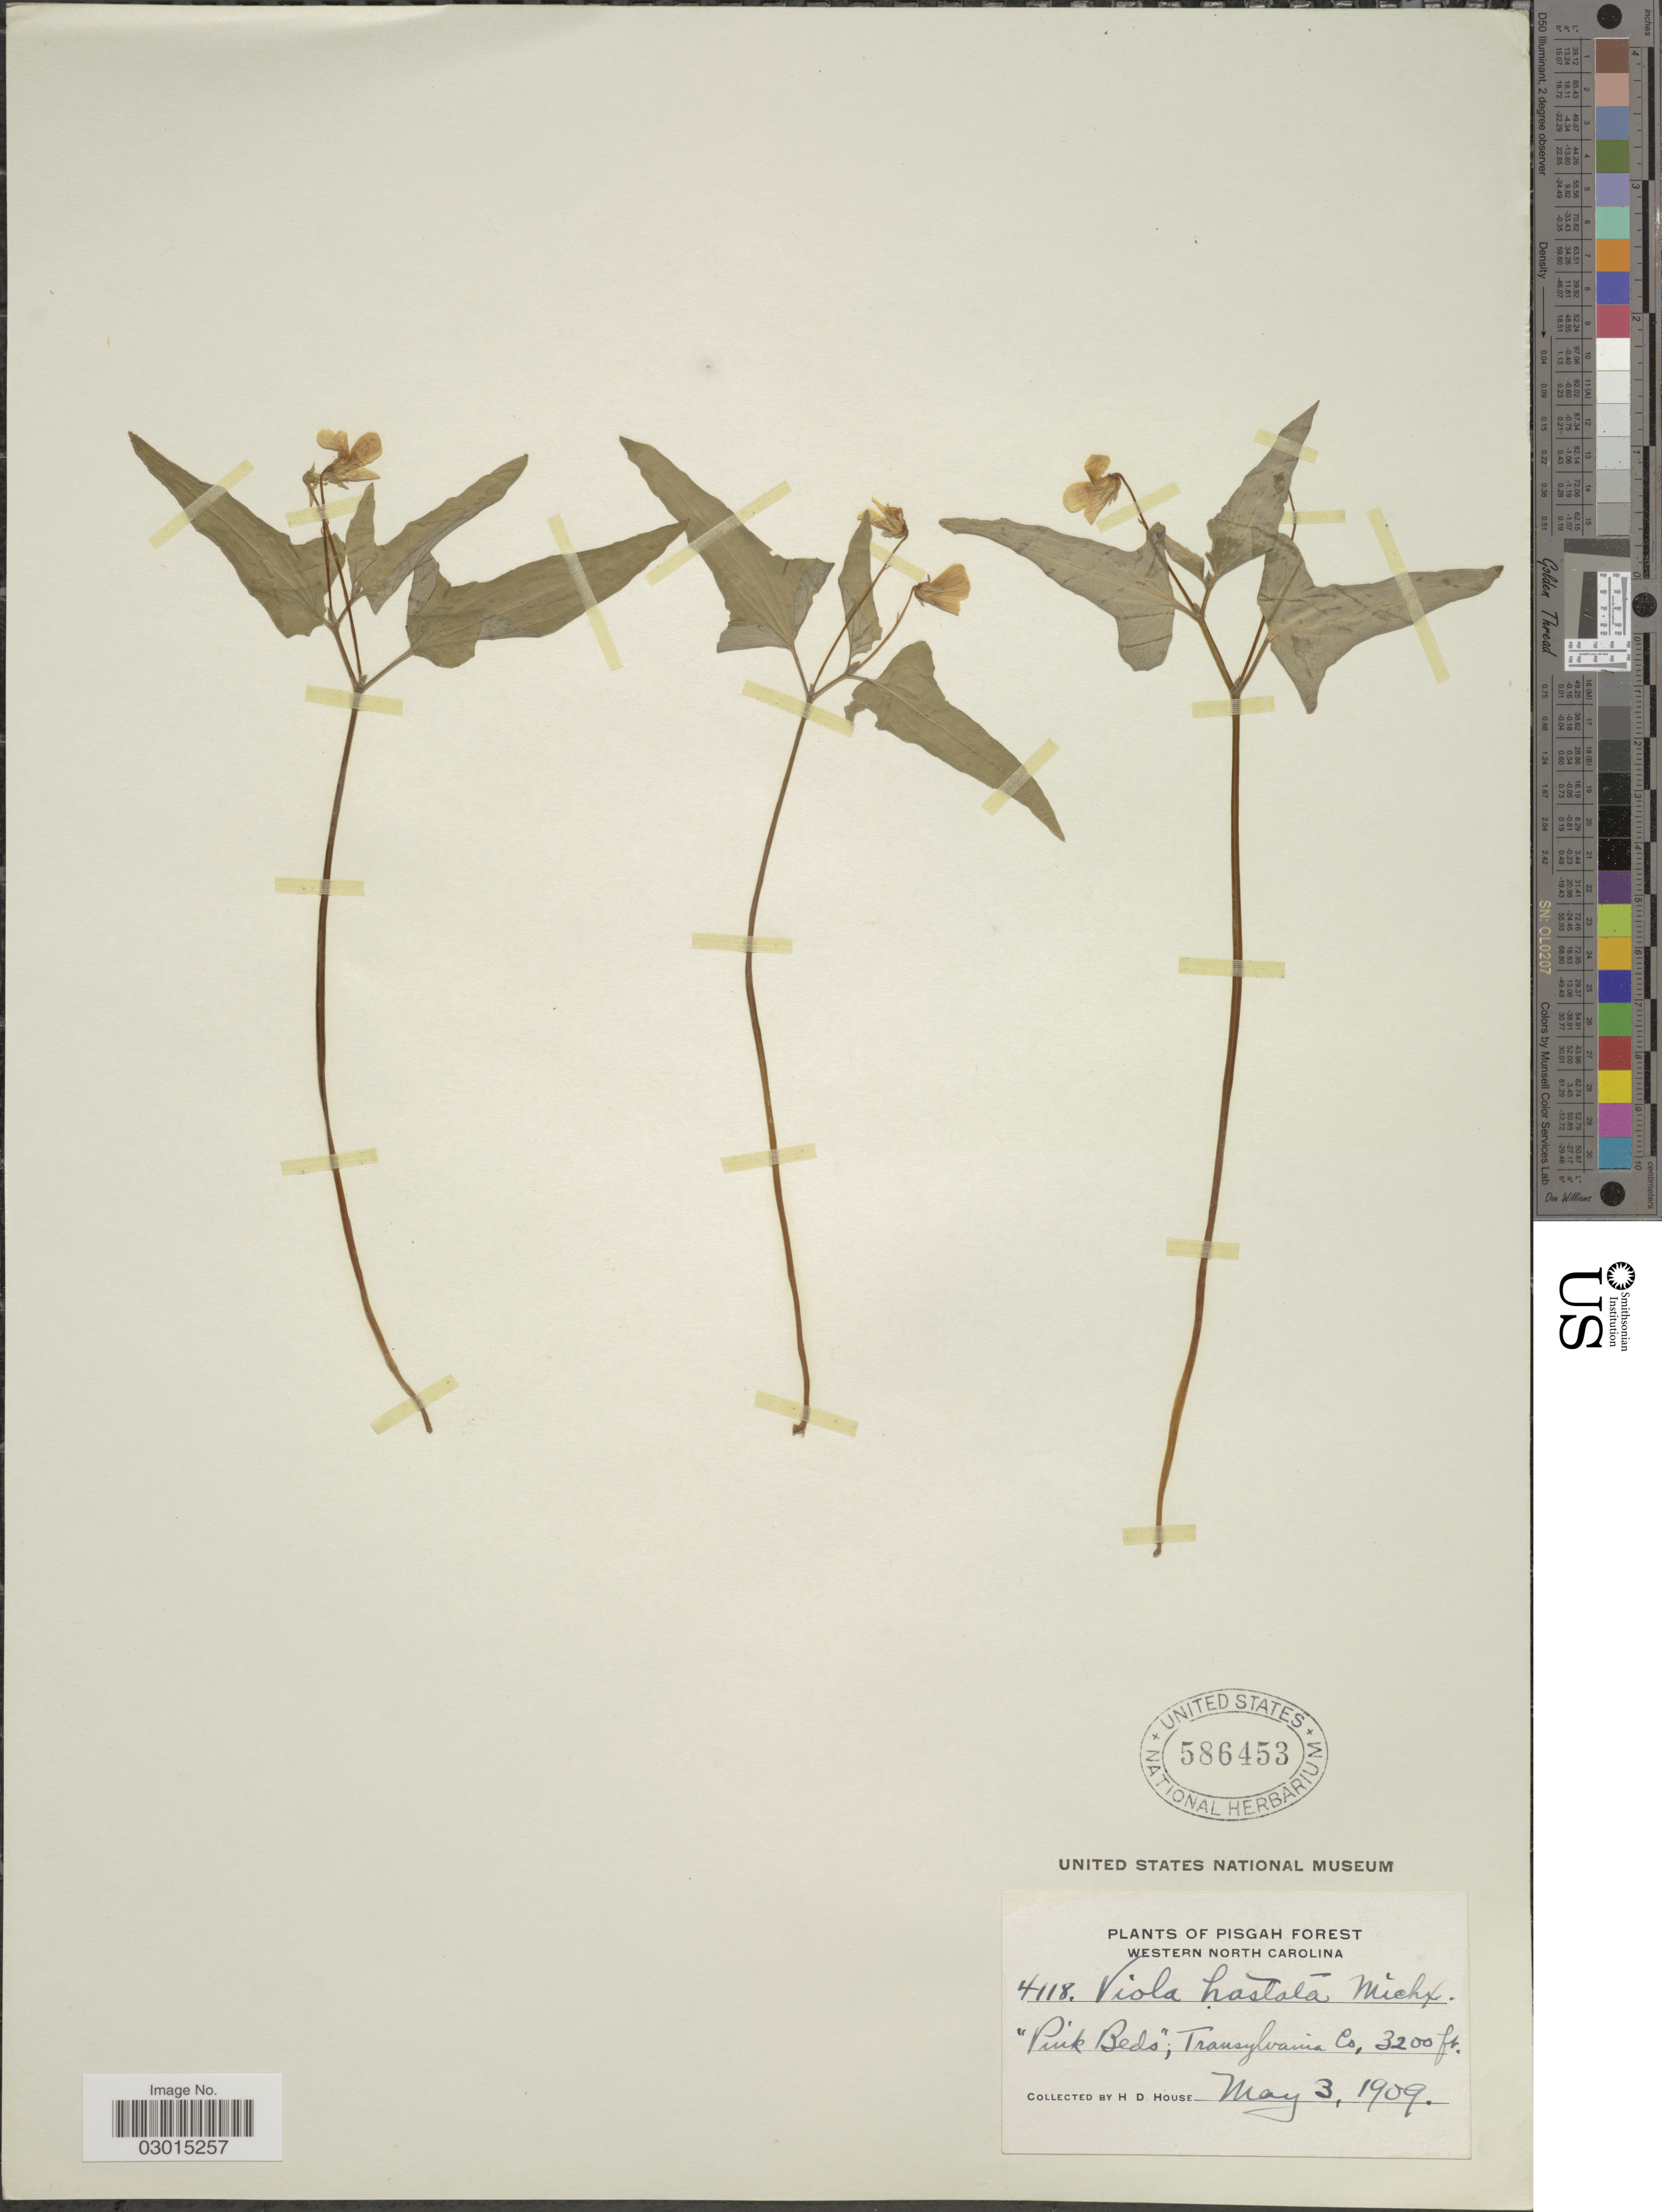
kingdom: Plantae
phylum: Tracheophyta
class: Magnoliopsida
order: Malpighiales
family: Violaceae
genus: Viola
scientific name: Viola hastata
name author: Michx.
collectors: H. D. House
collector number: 4118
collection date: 1909-05-03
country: United States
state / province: North Carolina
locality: Pisgah Forest. Western North Carolina. Transylvania Co.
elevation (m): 975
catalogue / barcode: US 586453